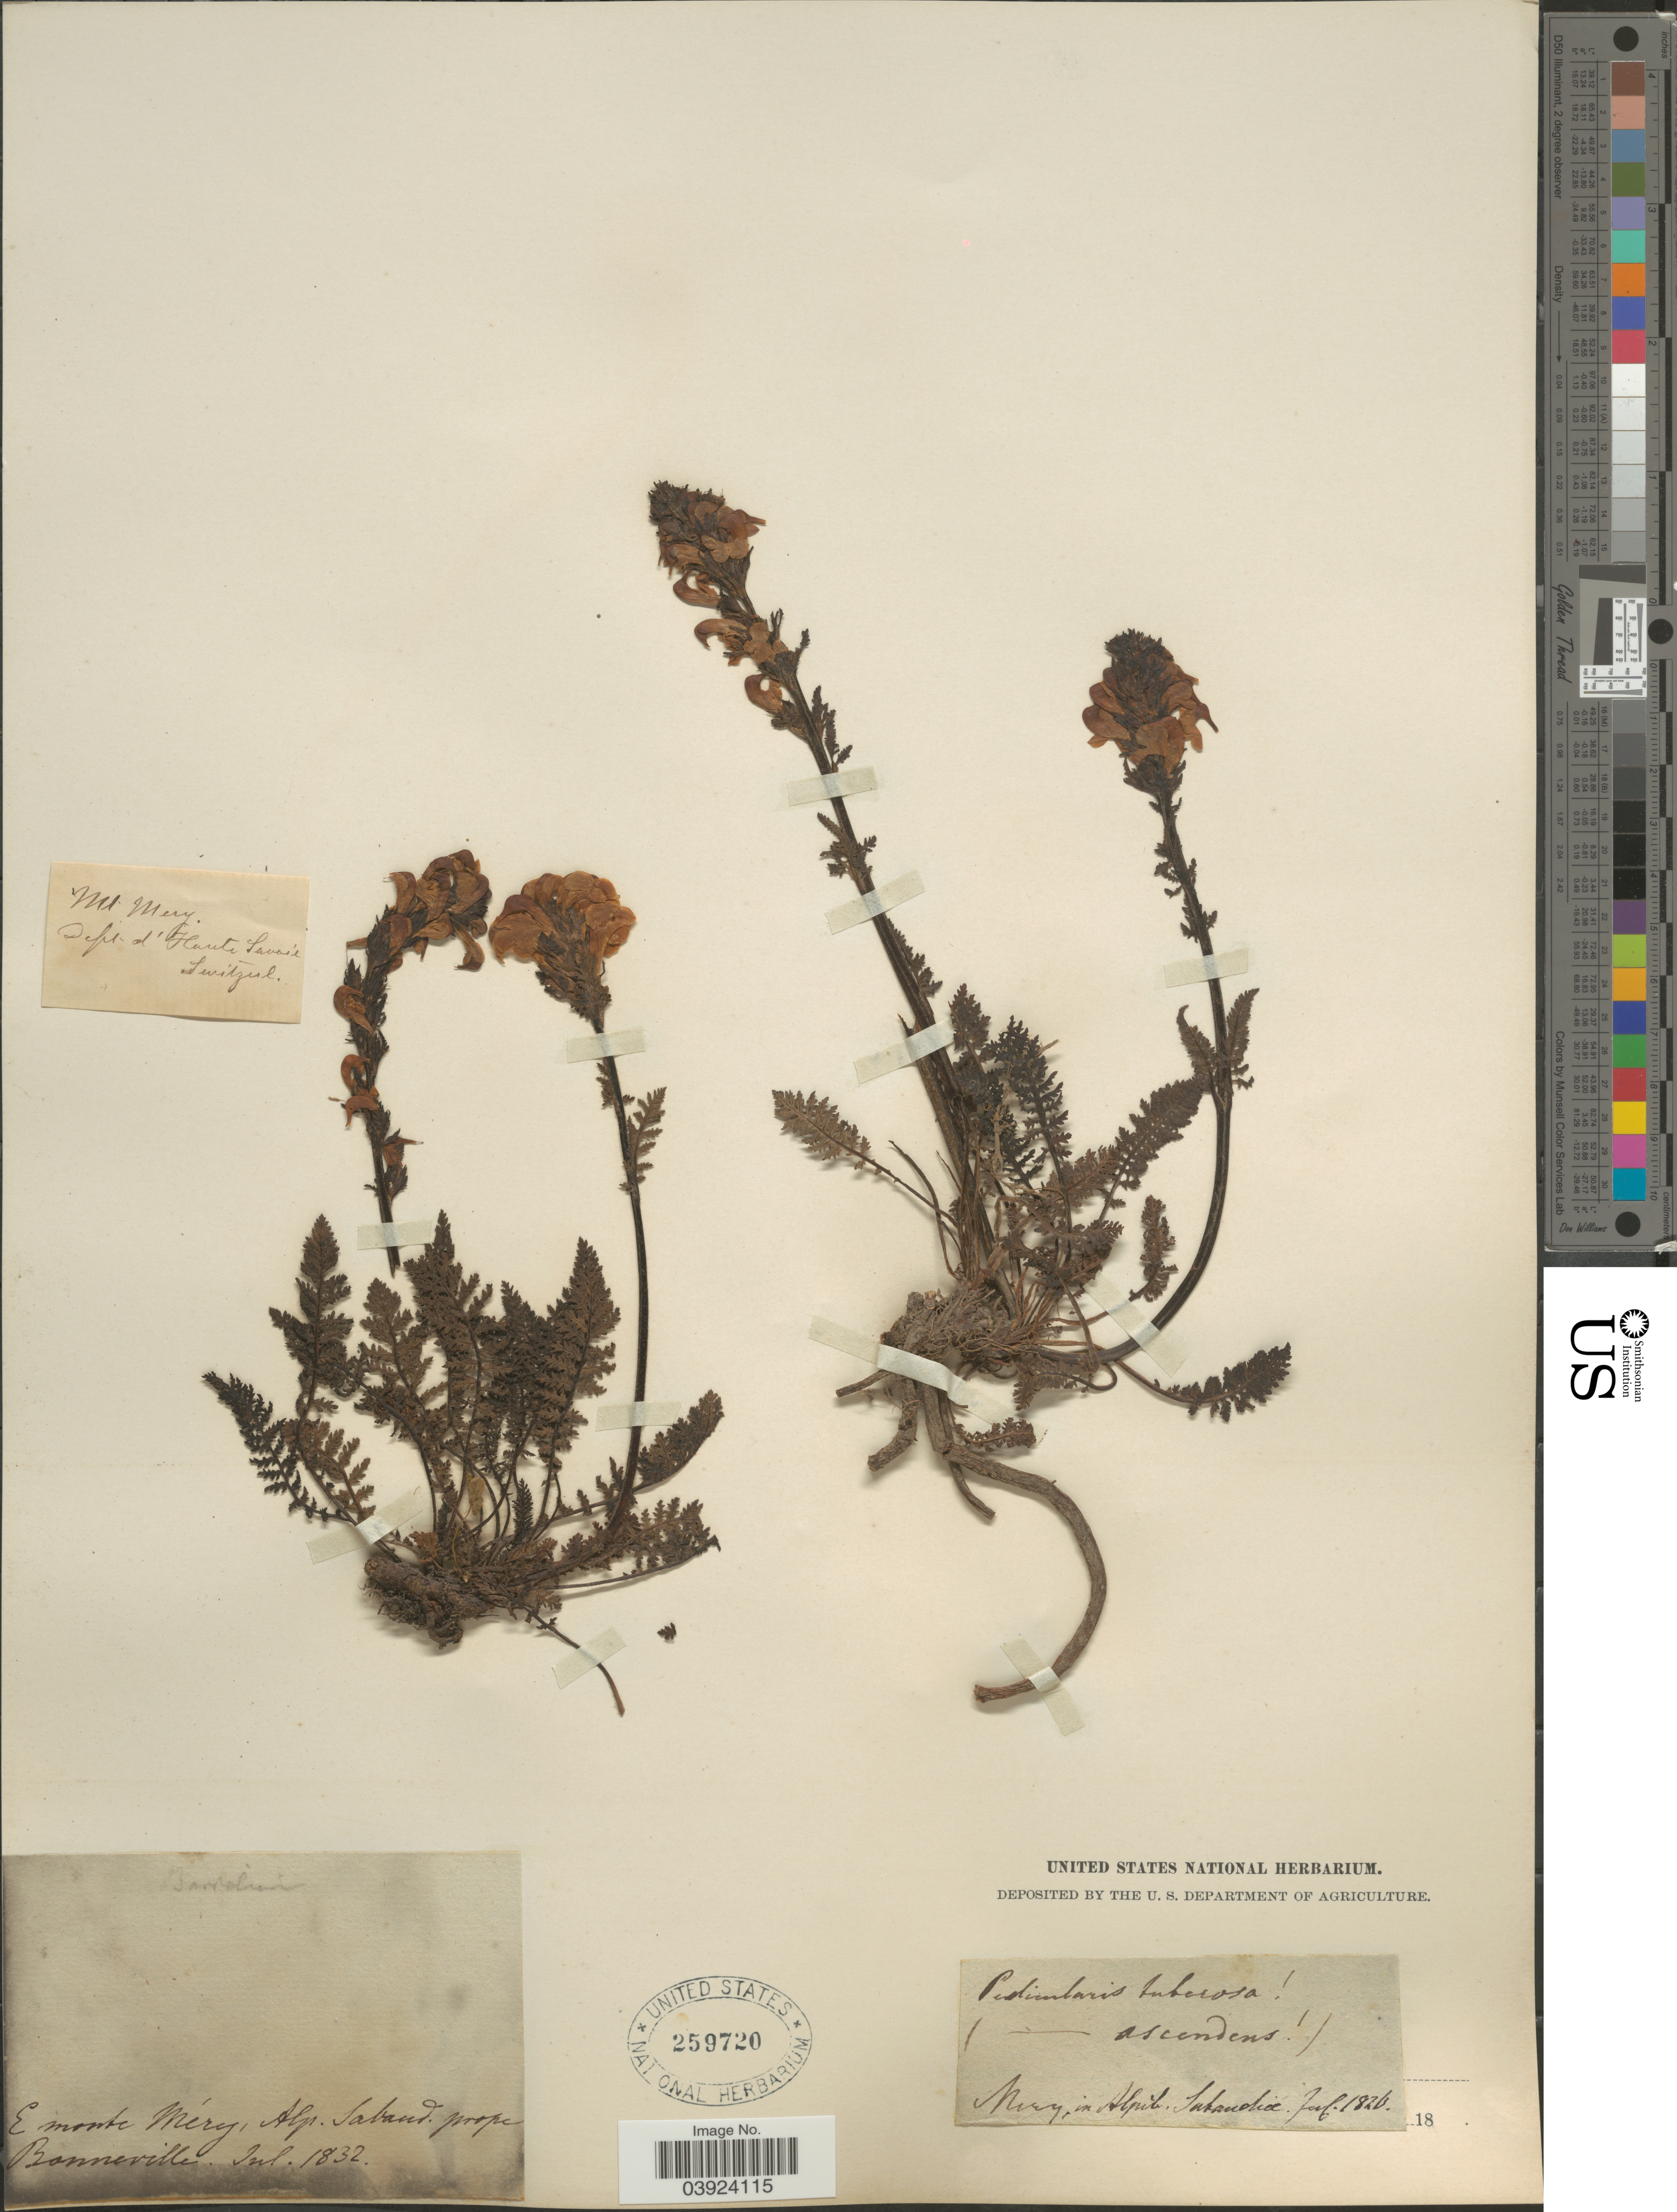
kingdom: Plantae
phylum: Tracheophyta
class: Magnoliopsida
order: Lamiales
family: Orobanchaceae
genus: Pedicularis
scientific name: Pedicularis tuberosa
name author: L.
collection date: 1832-07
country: Switzerland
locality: E. monte Mery. Dept. d'Haute Savoie. Alp. Sabaud, prope Bonnevile.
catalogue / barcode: US 259720